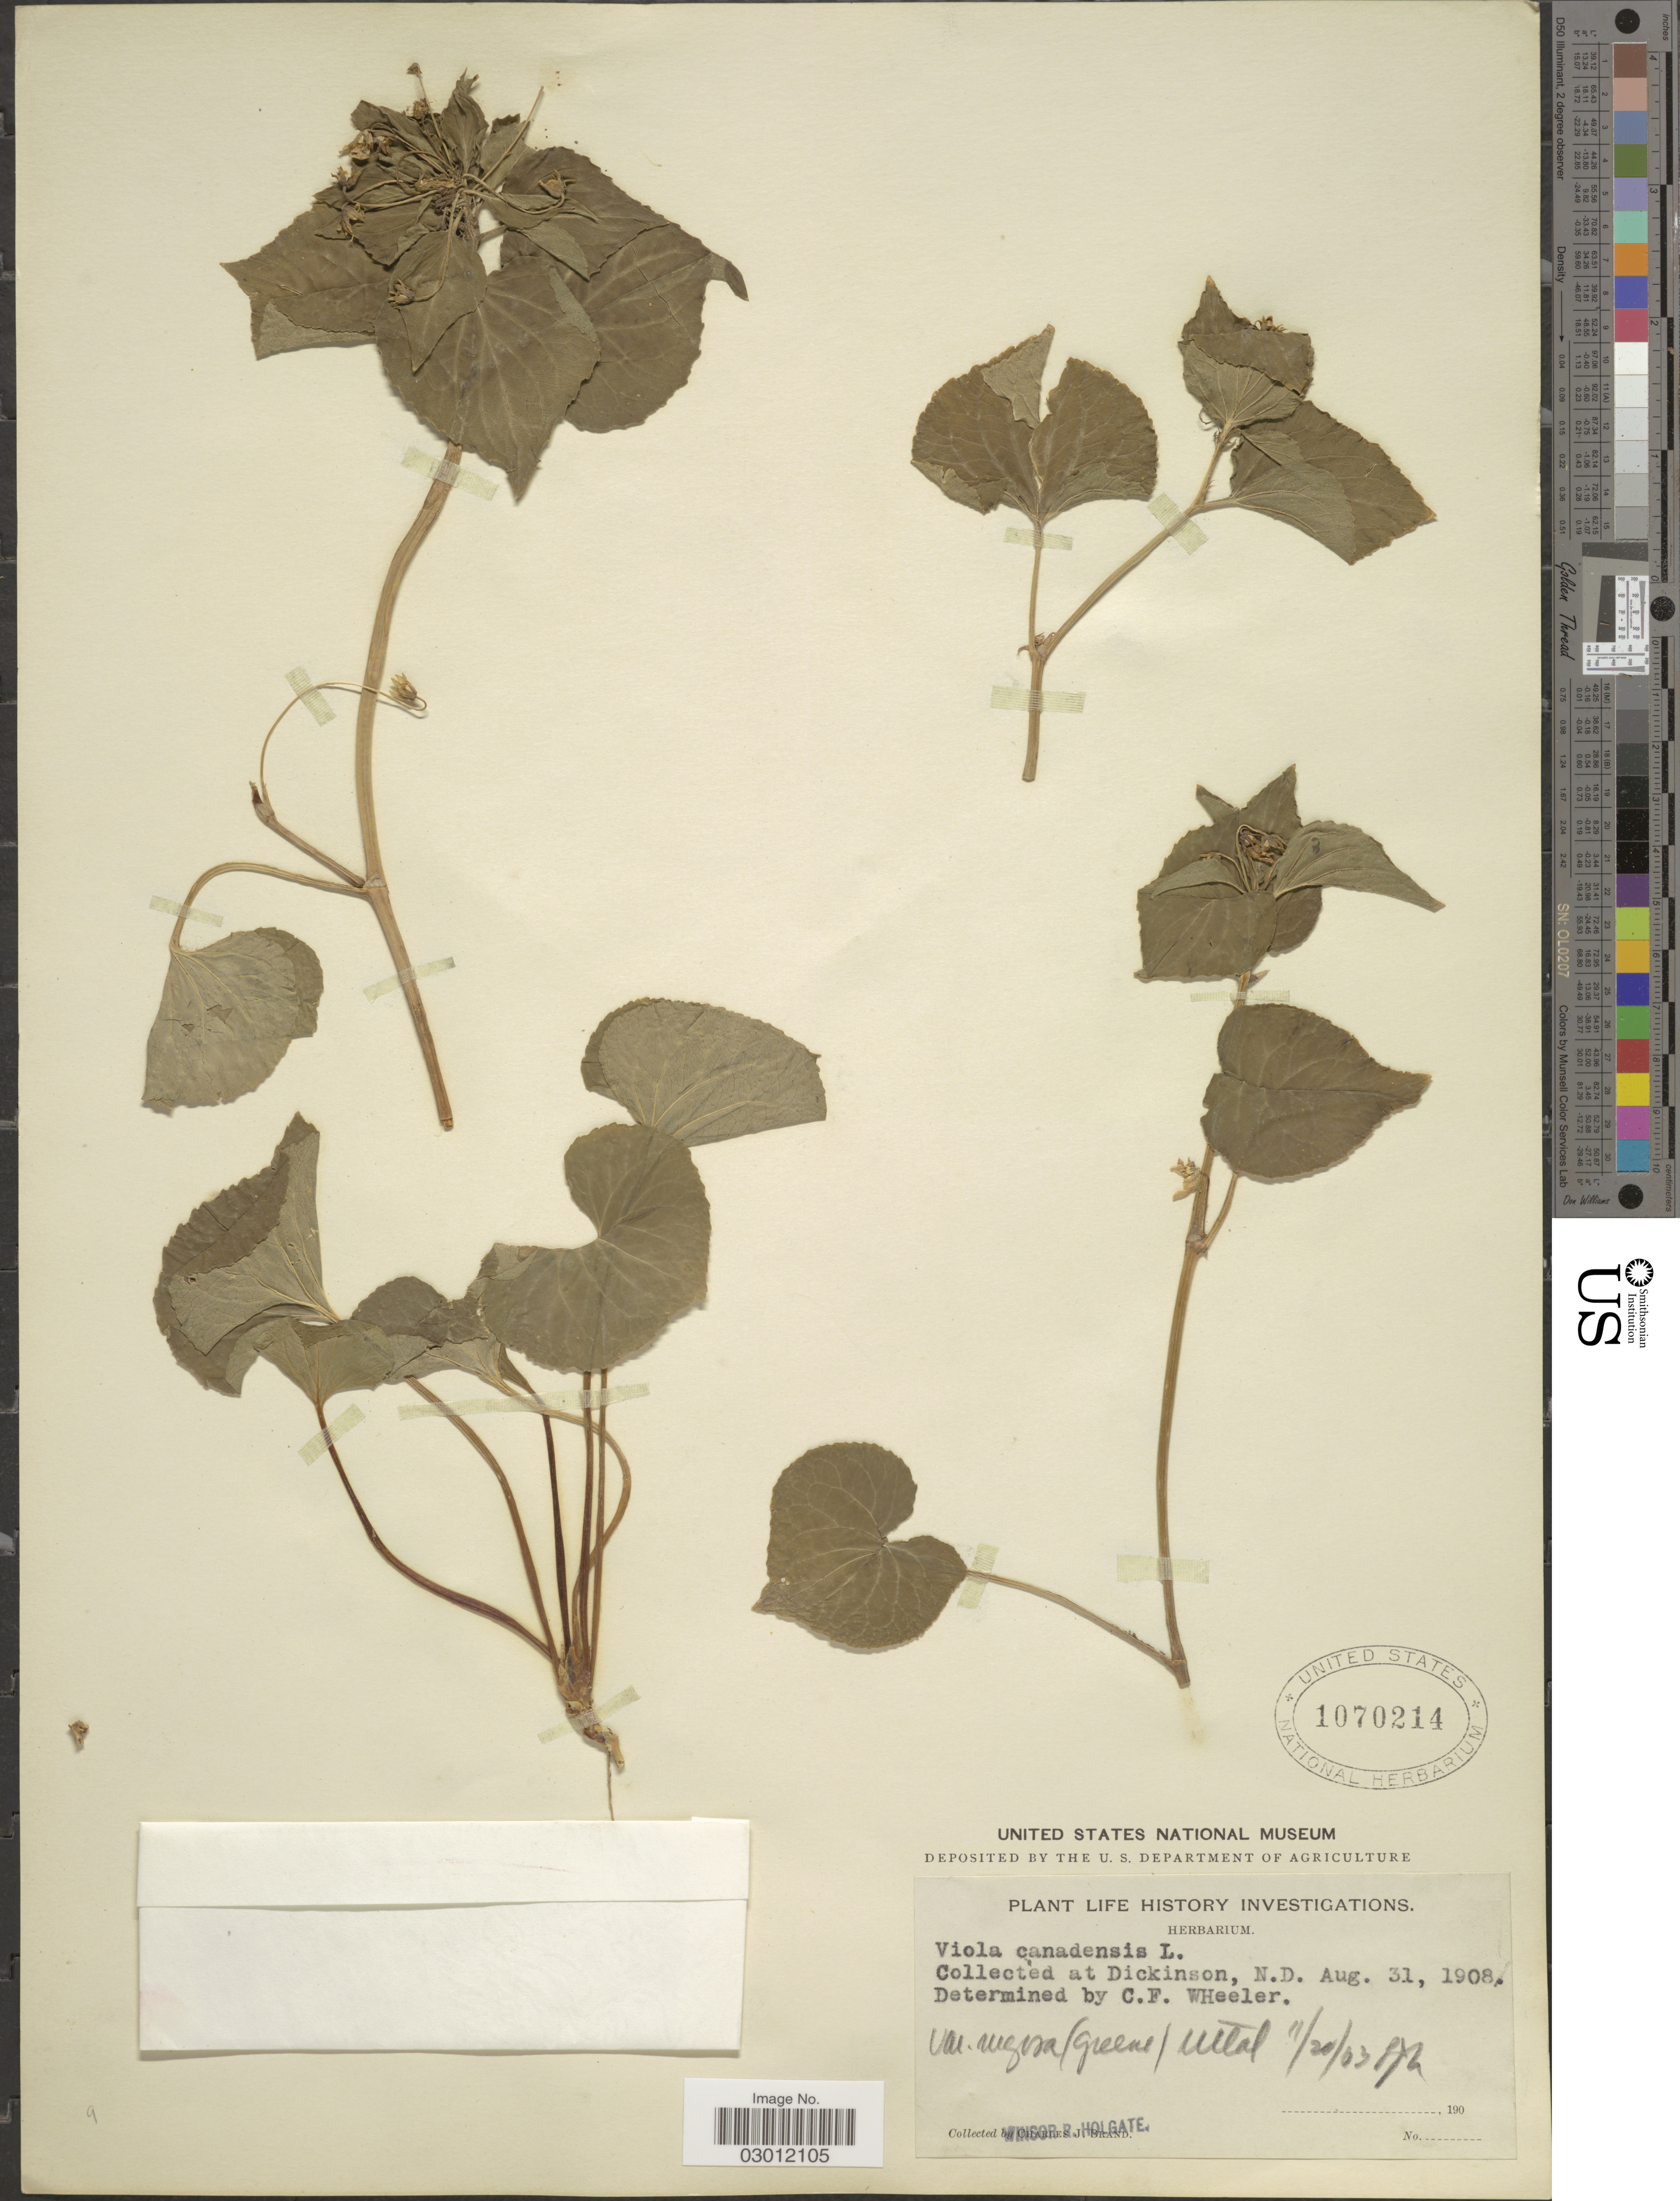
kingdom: Plantae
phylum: Tracheophyta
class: Magnoliopsida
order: Malpighiales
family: Violaceae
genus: Viola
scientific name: Viola canadensis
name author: L.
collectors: W. Holgate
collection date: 1908-08-31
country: United States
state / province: North Dakota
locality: Collected at Dickinson, N.D.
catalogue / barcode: US 1070214